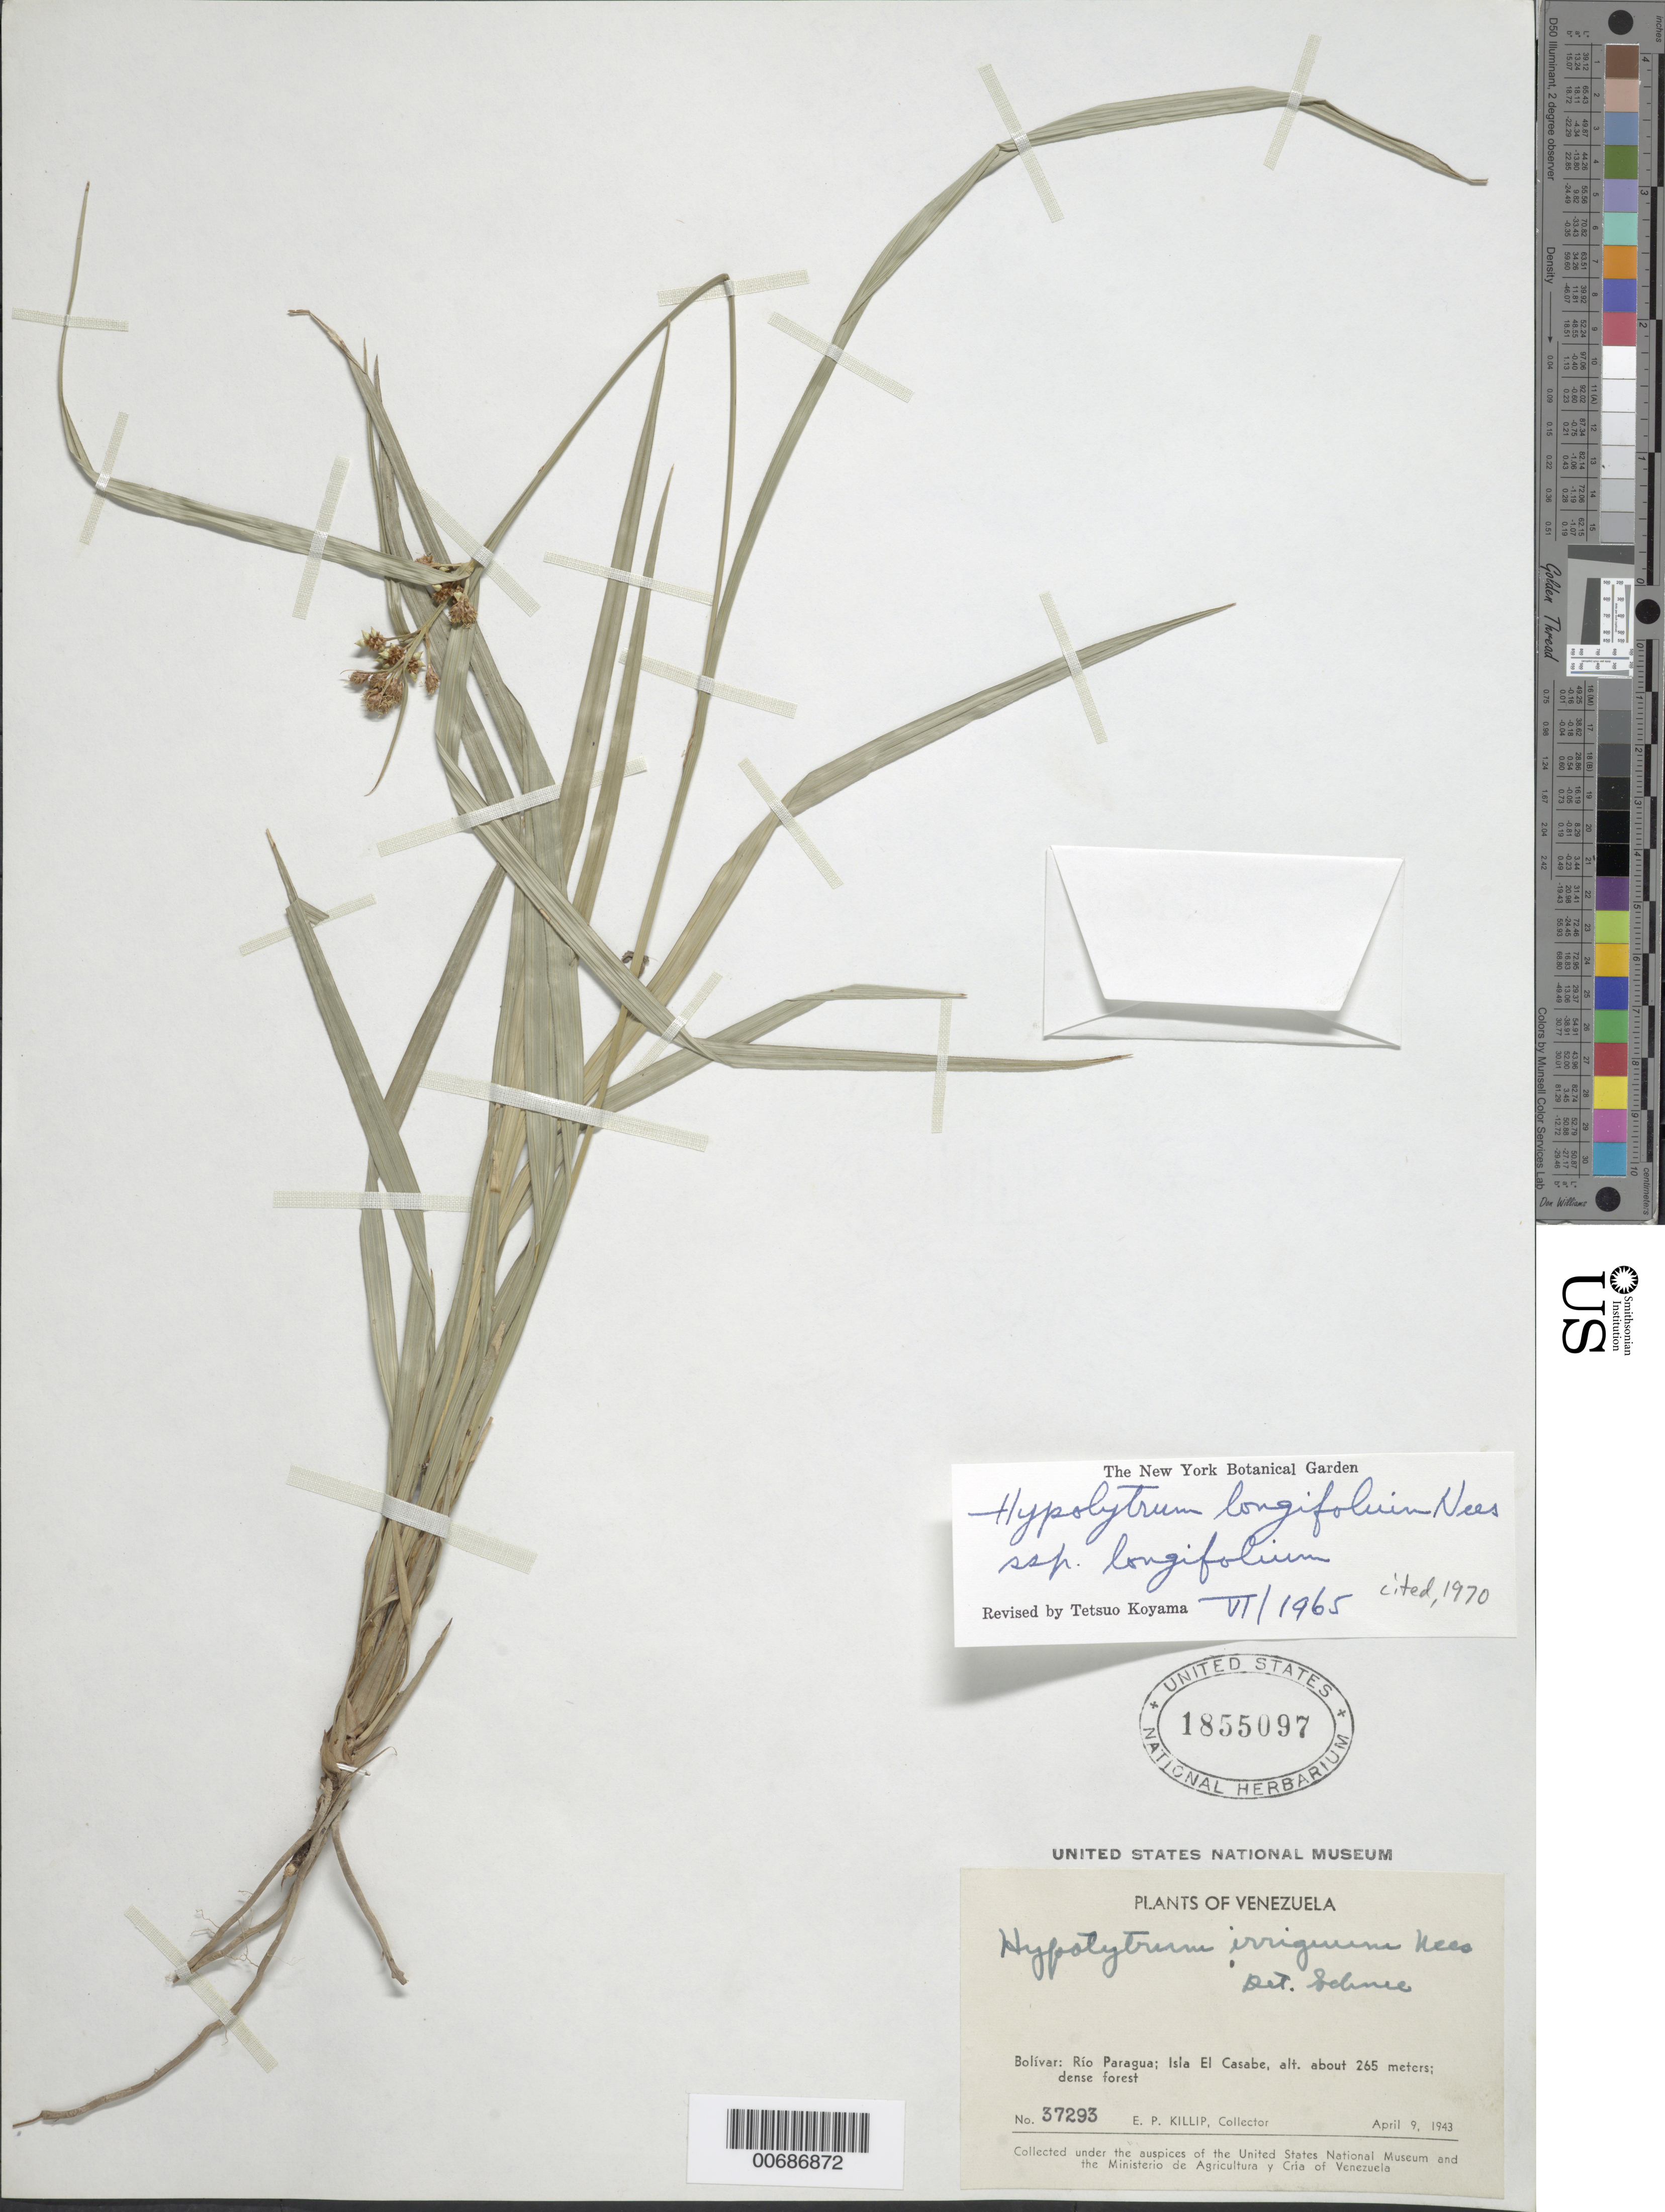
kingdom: Plantae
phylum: Tracheophyta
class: Liliopsida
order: Poales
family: Cyperaceae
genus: Hypolytrum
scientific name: Hypolytrum longifolium subsp. longifolium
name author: (Rich.) Nees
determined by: Koyama, Tetsuo M.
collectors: E. P. Killip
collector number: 37293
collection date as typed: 9-Apr-43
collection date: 1943-04-09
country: Venezuela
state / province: Bolívar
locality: Río Paragua, Isla El Casabe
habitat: Dense forest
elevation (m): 265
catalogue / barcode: US 1855097